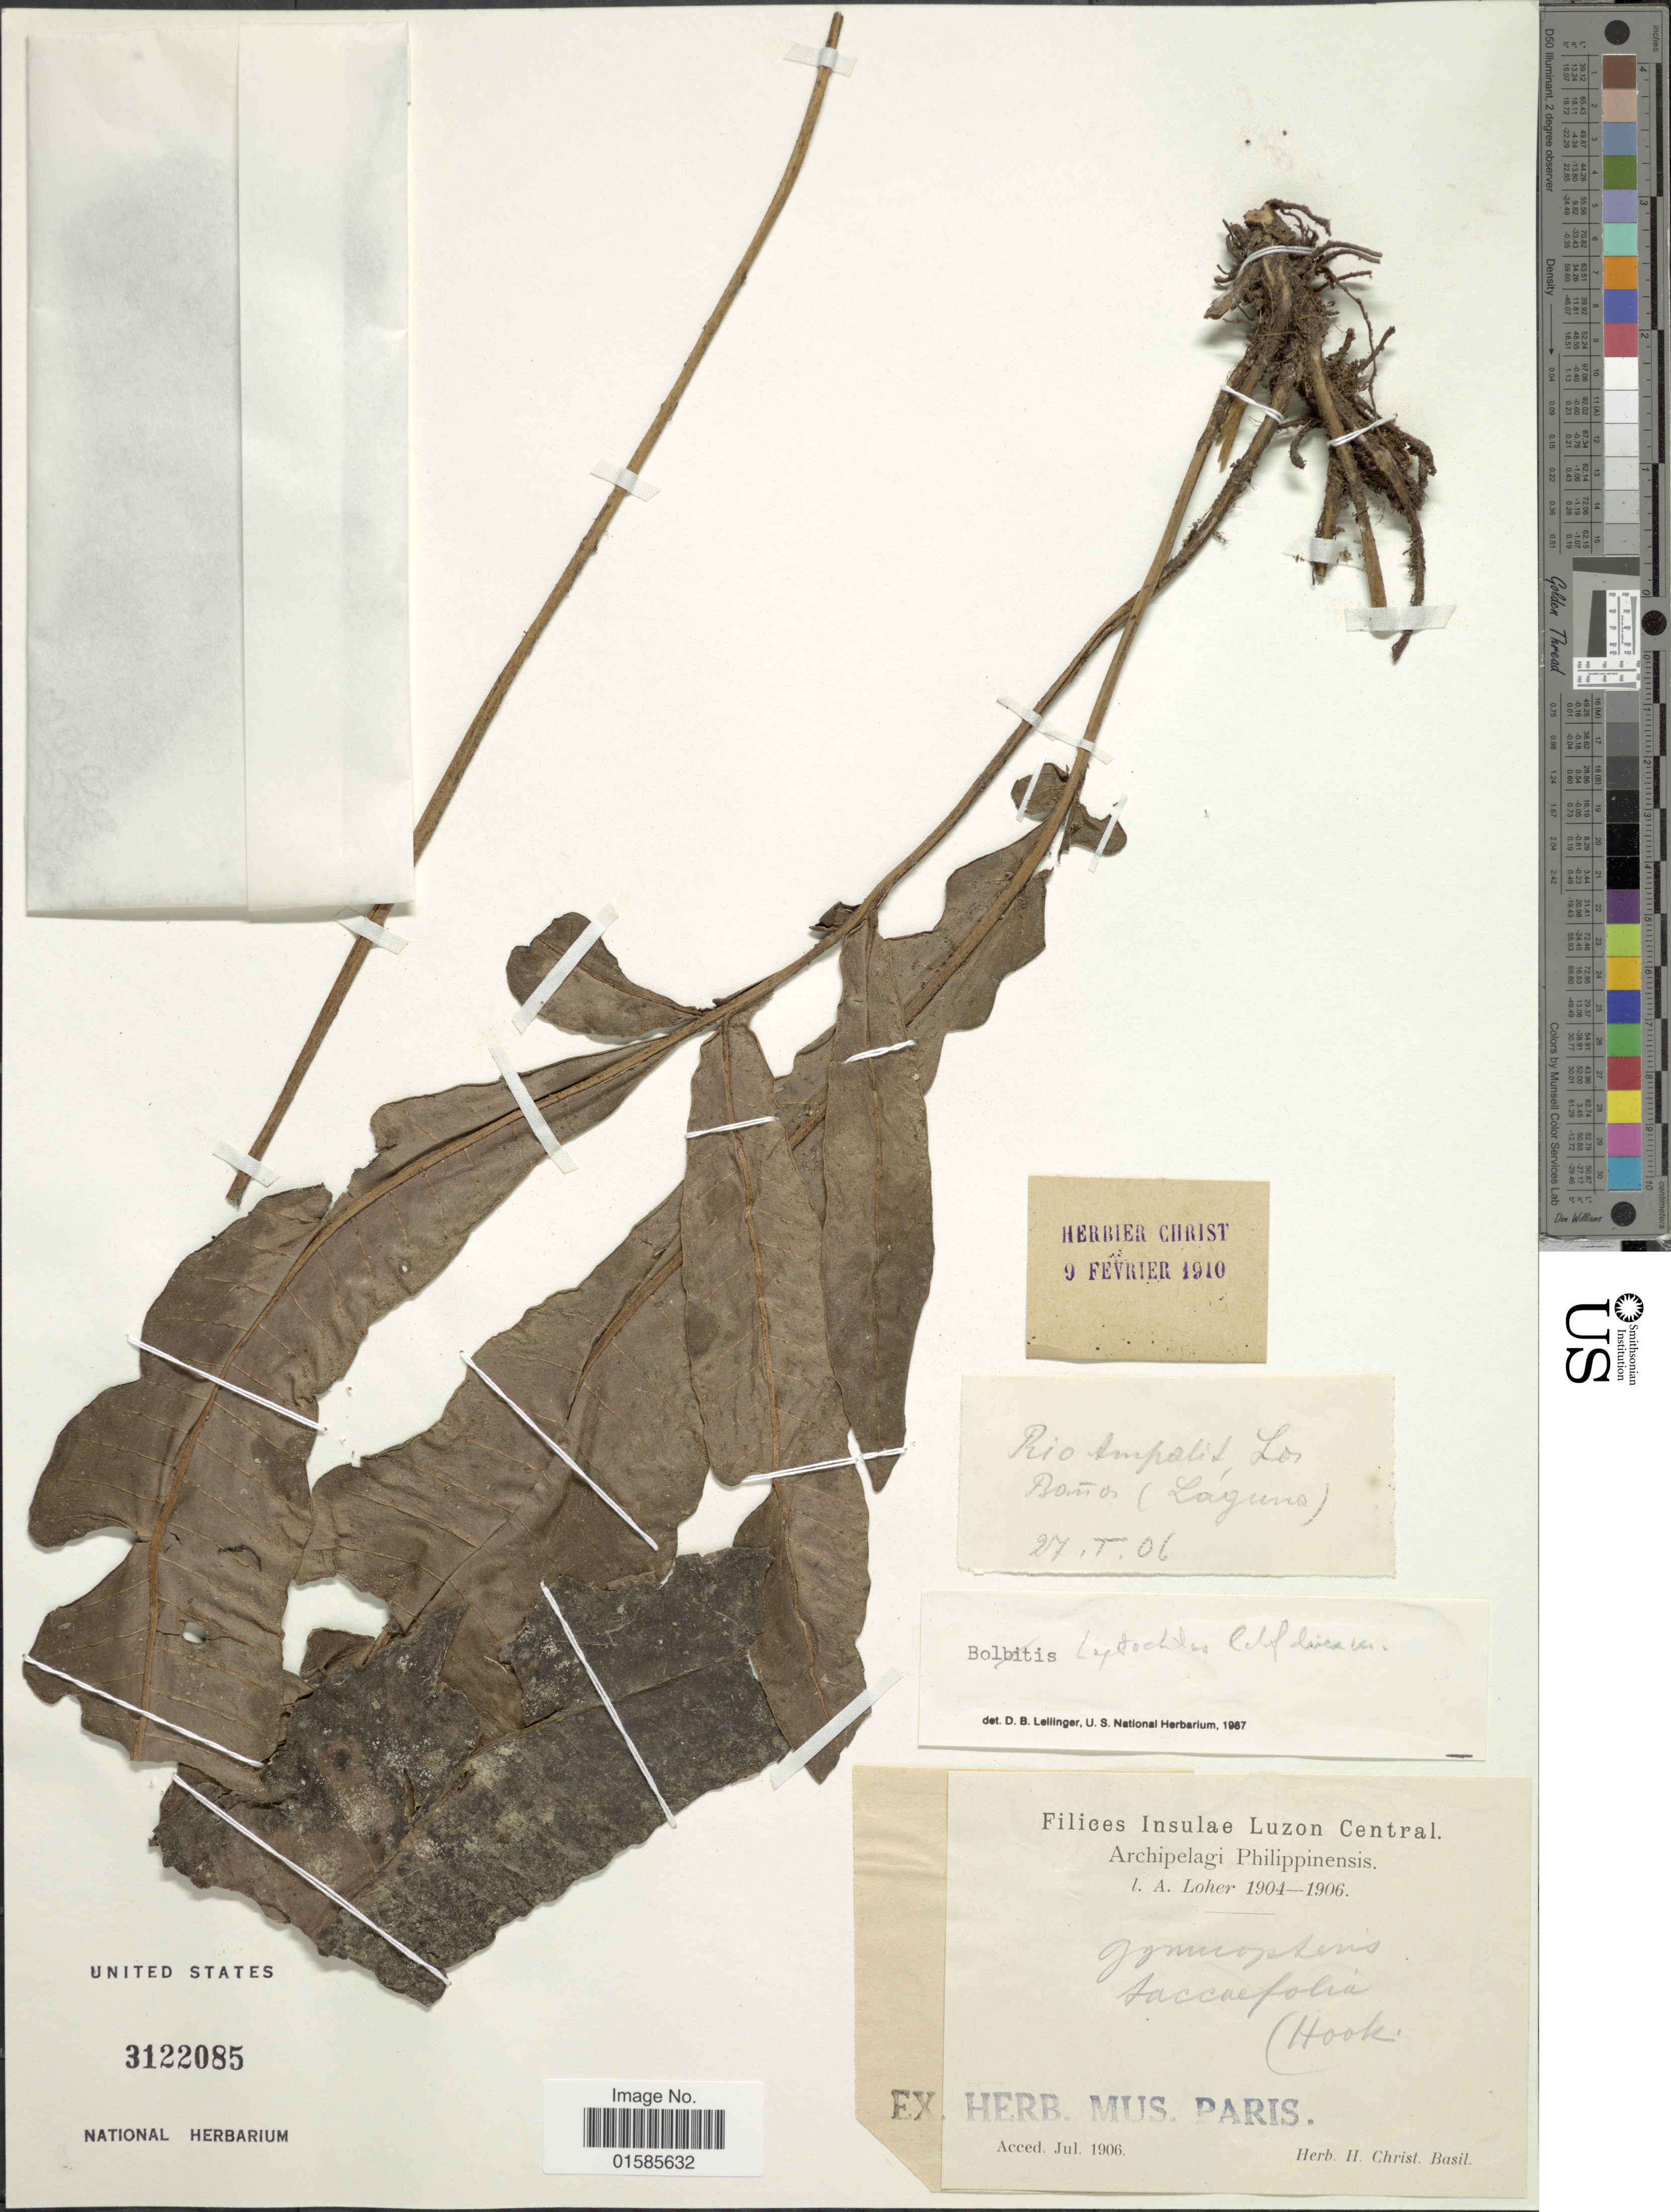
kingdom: Plantae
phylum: Tracheophyta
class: Polypodiopsida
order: Polypodiales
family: Polypodiaceae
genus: Leptochilus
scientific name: Leptochilus sp.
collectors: A. Loher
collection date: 1904/1906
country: Philippines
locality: Insulae Luzon Central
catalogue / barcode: US 3122085